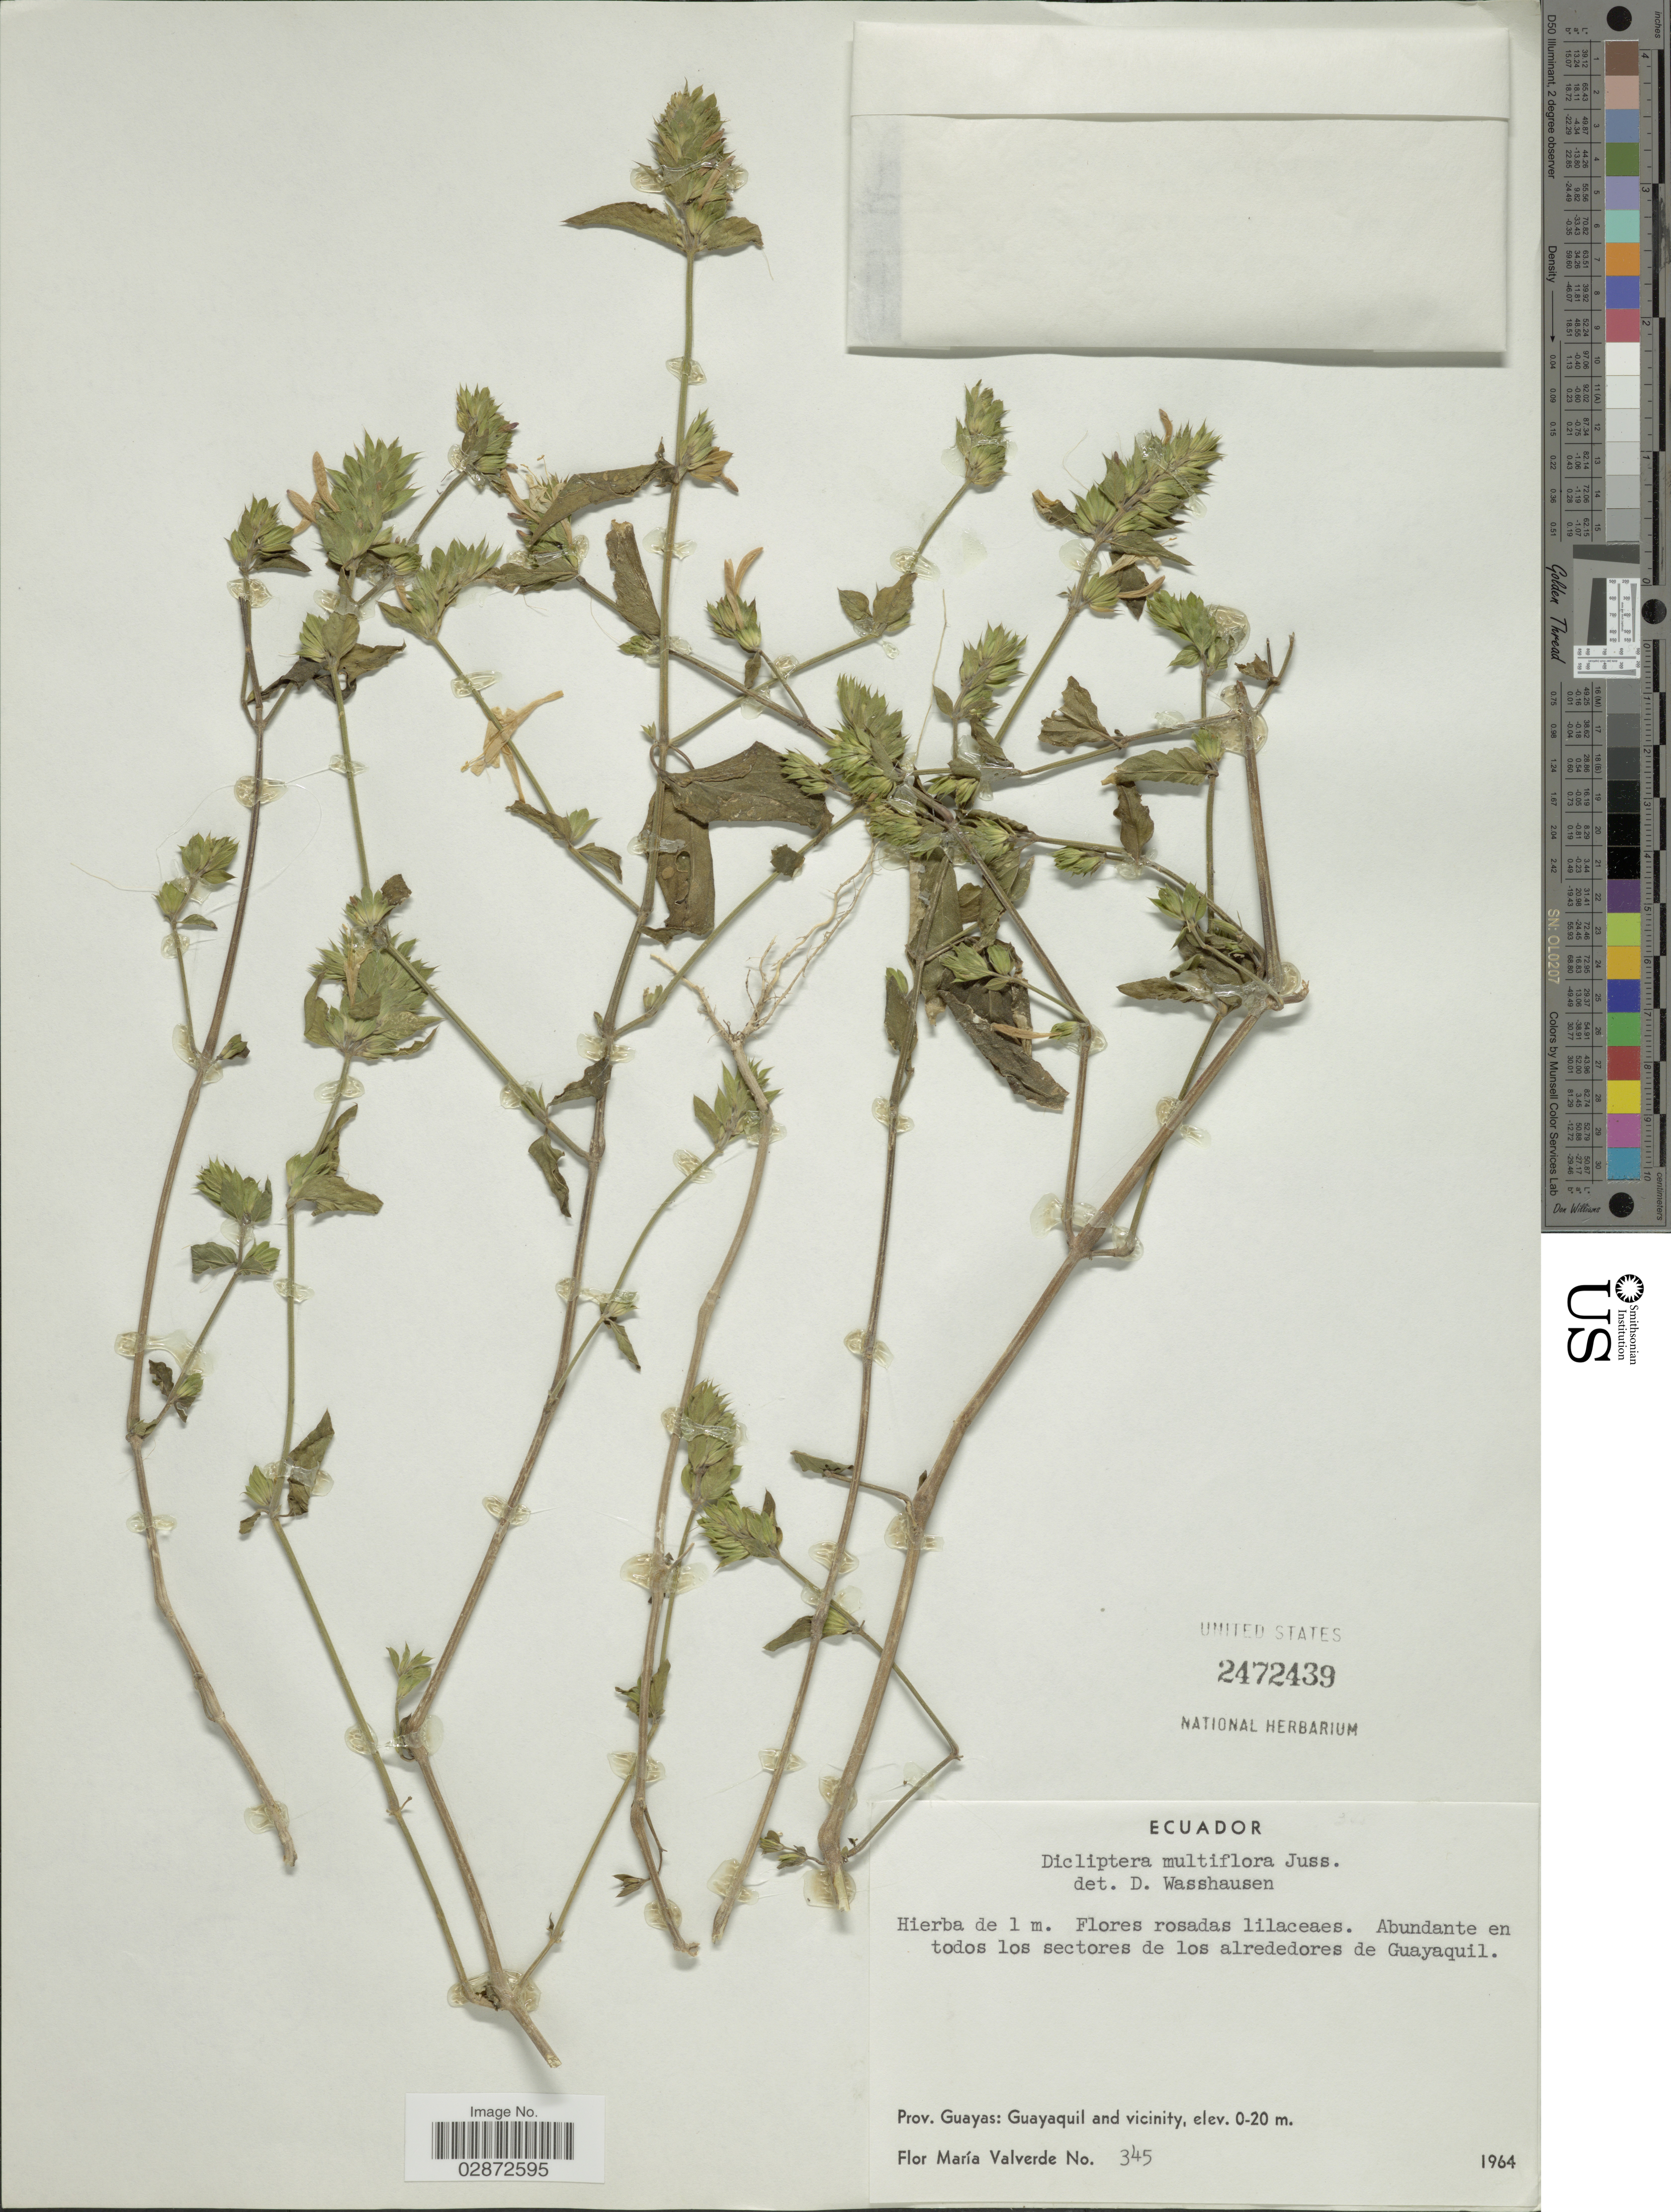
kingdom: Plantae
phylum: Tracheophyta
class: Magnoliopsida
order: Lamiales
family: Acanthaceae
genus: Dicliptera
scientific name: Dicliptera unguiculata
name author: Nees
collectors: F. M. Valverde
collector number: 345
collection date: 1964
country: Ecuador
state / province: Guayas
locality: Prov. Guayas: Guayaquil and vicinity.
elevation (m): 0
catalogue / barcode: US 2472439